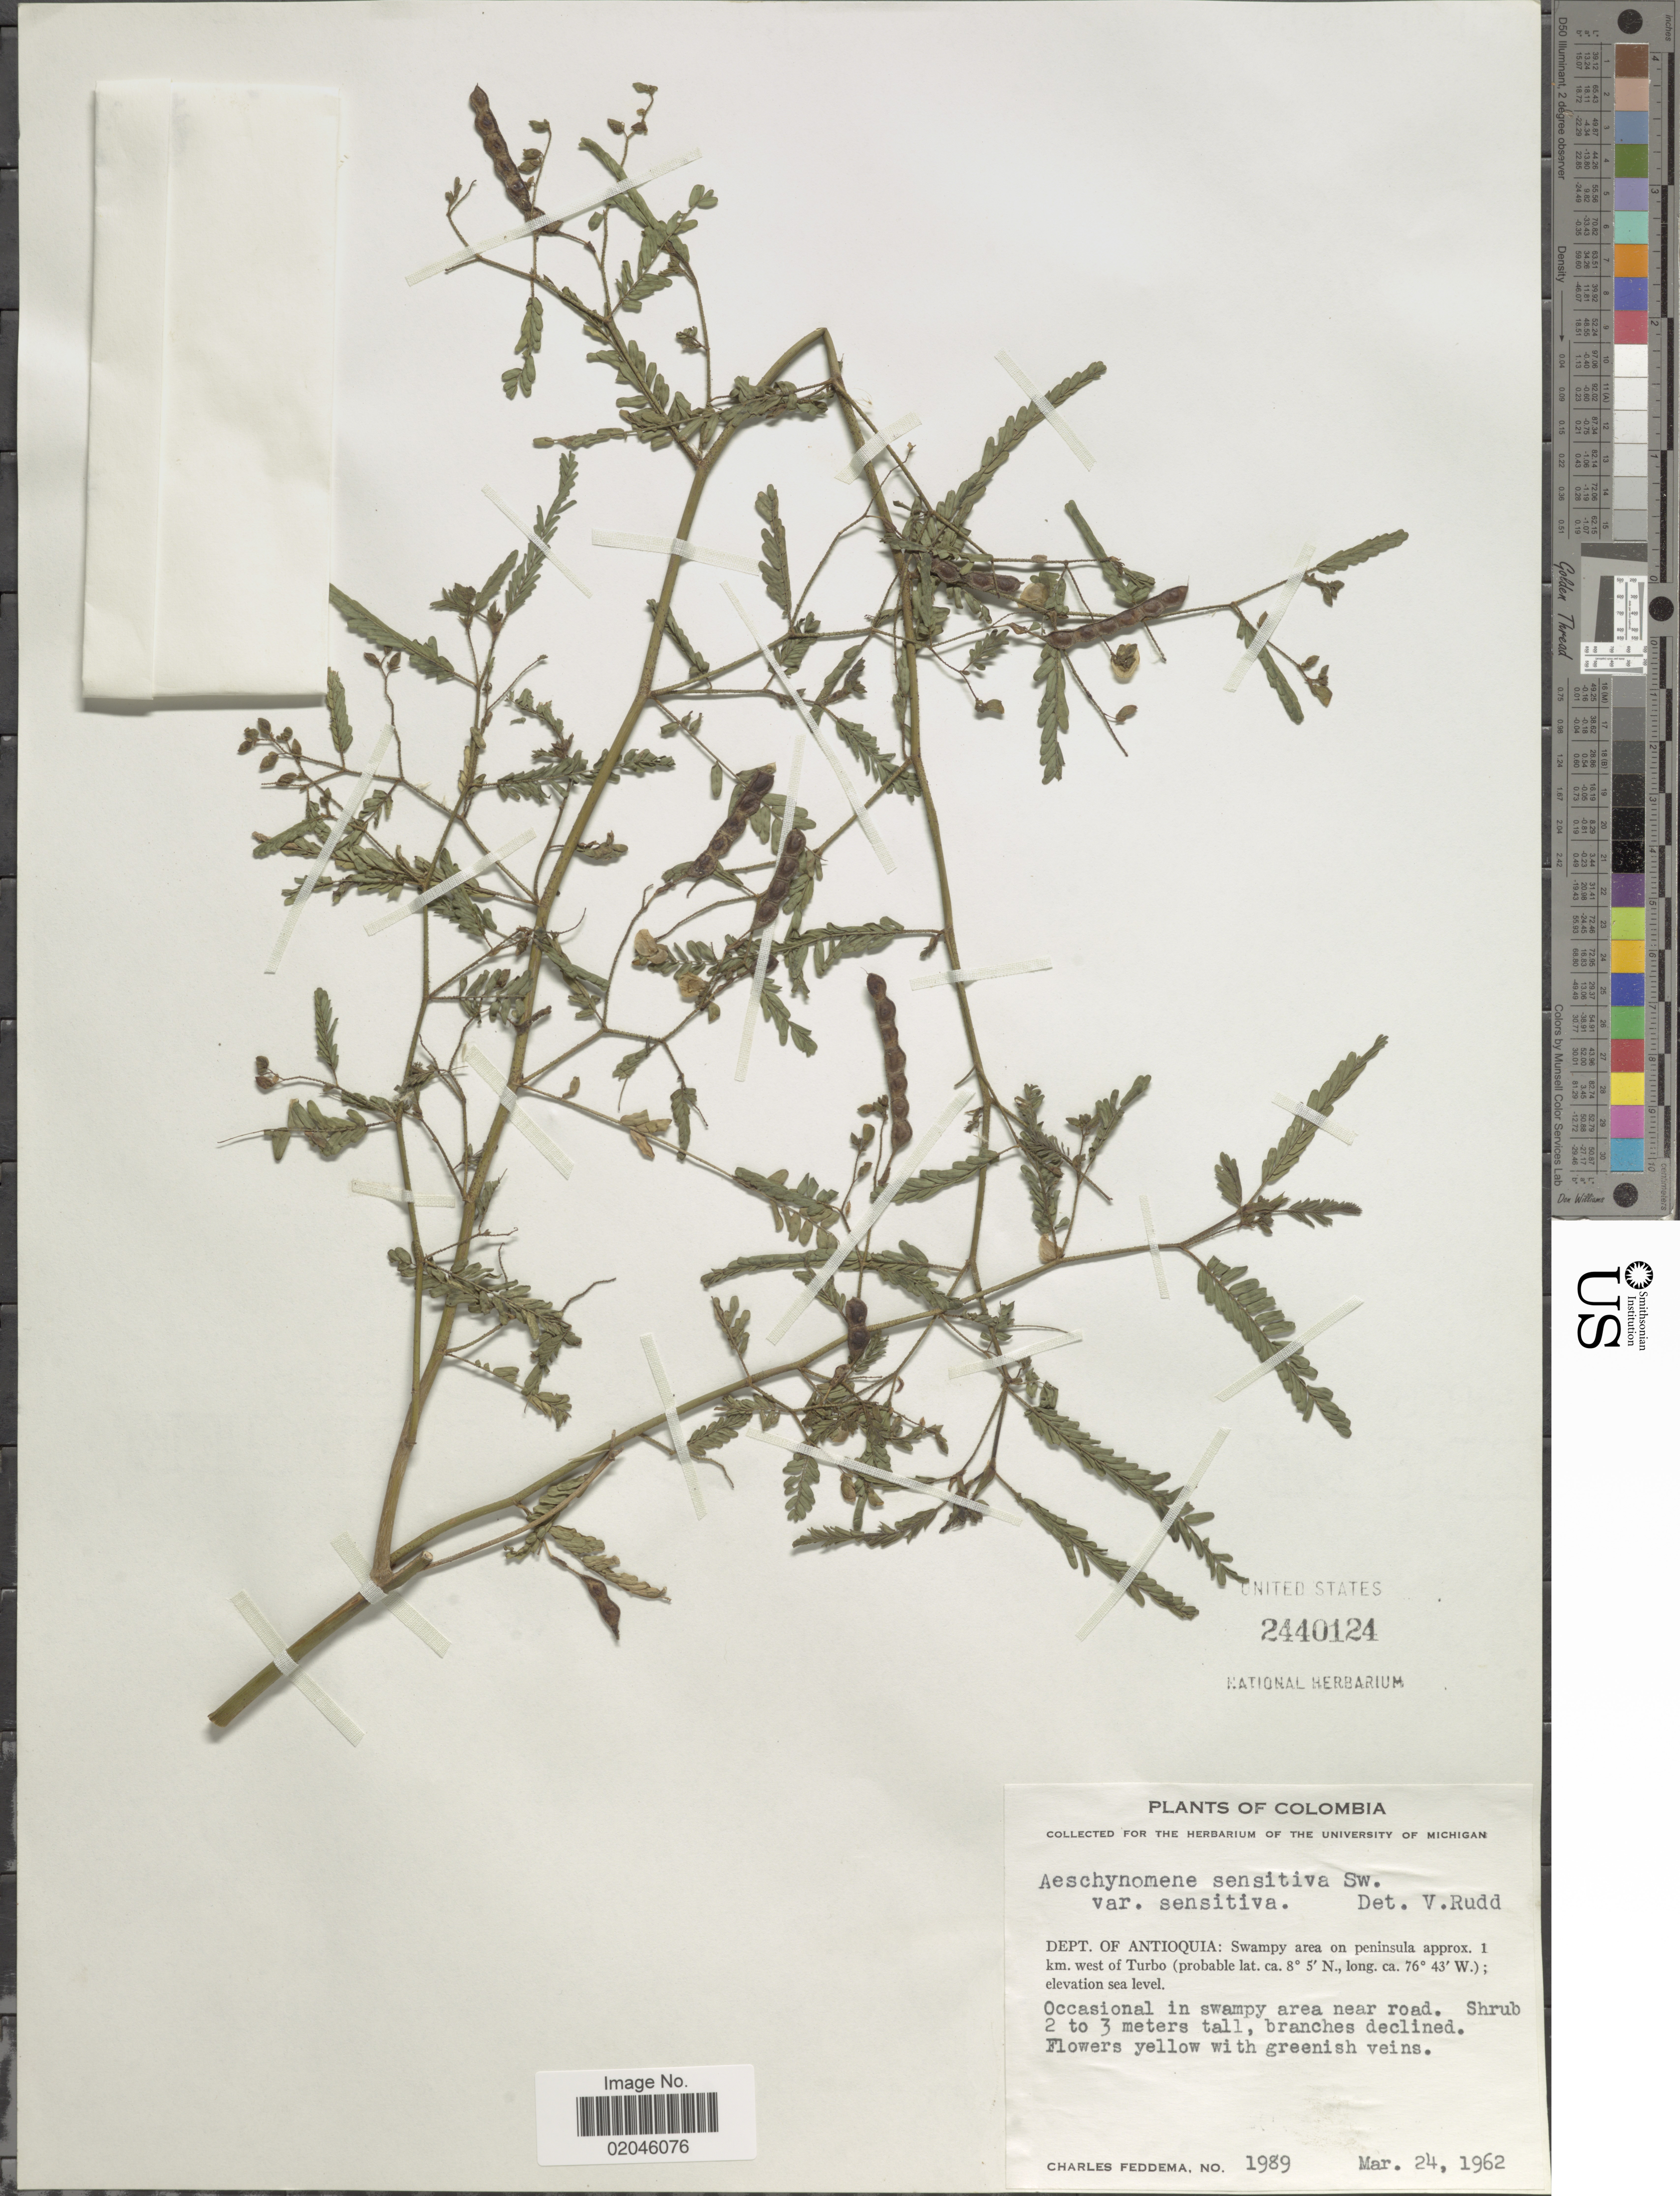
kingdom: Plantae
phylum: Tracheophyta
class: Magnoliopsida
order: Fabales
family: Fabaceae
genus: Aeschynomene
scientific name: Aeschynomene sensitiva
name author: Sw.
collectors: C. Feddema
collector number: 1989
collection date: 1962-03-24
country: Colombia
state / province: Antioquia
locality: Swampy area on peninslua approx. 1 km. west of Turbo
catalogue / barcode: US 2440124